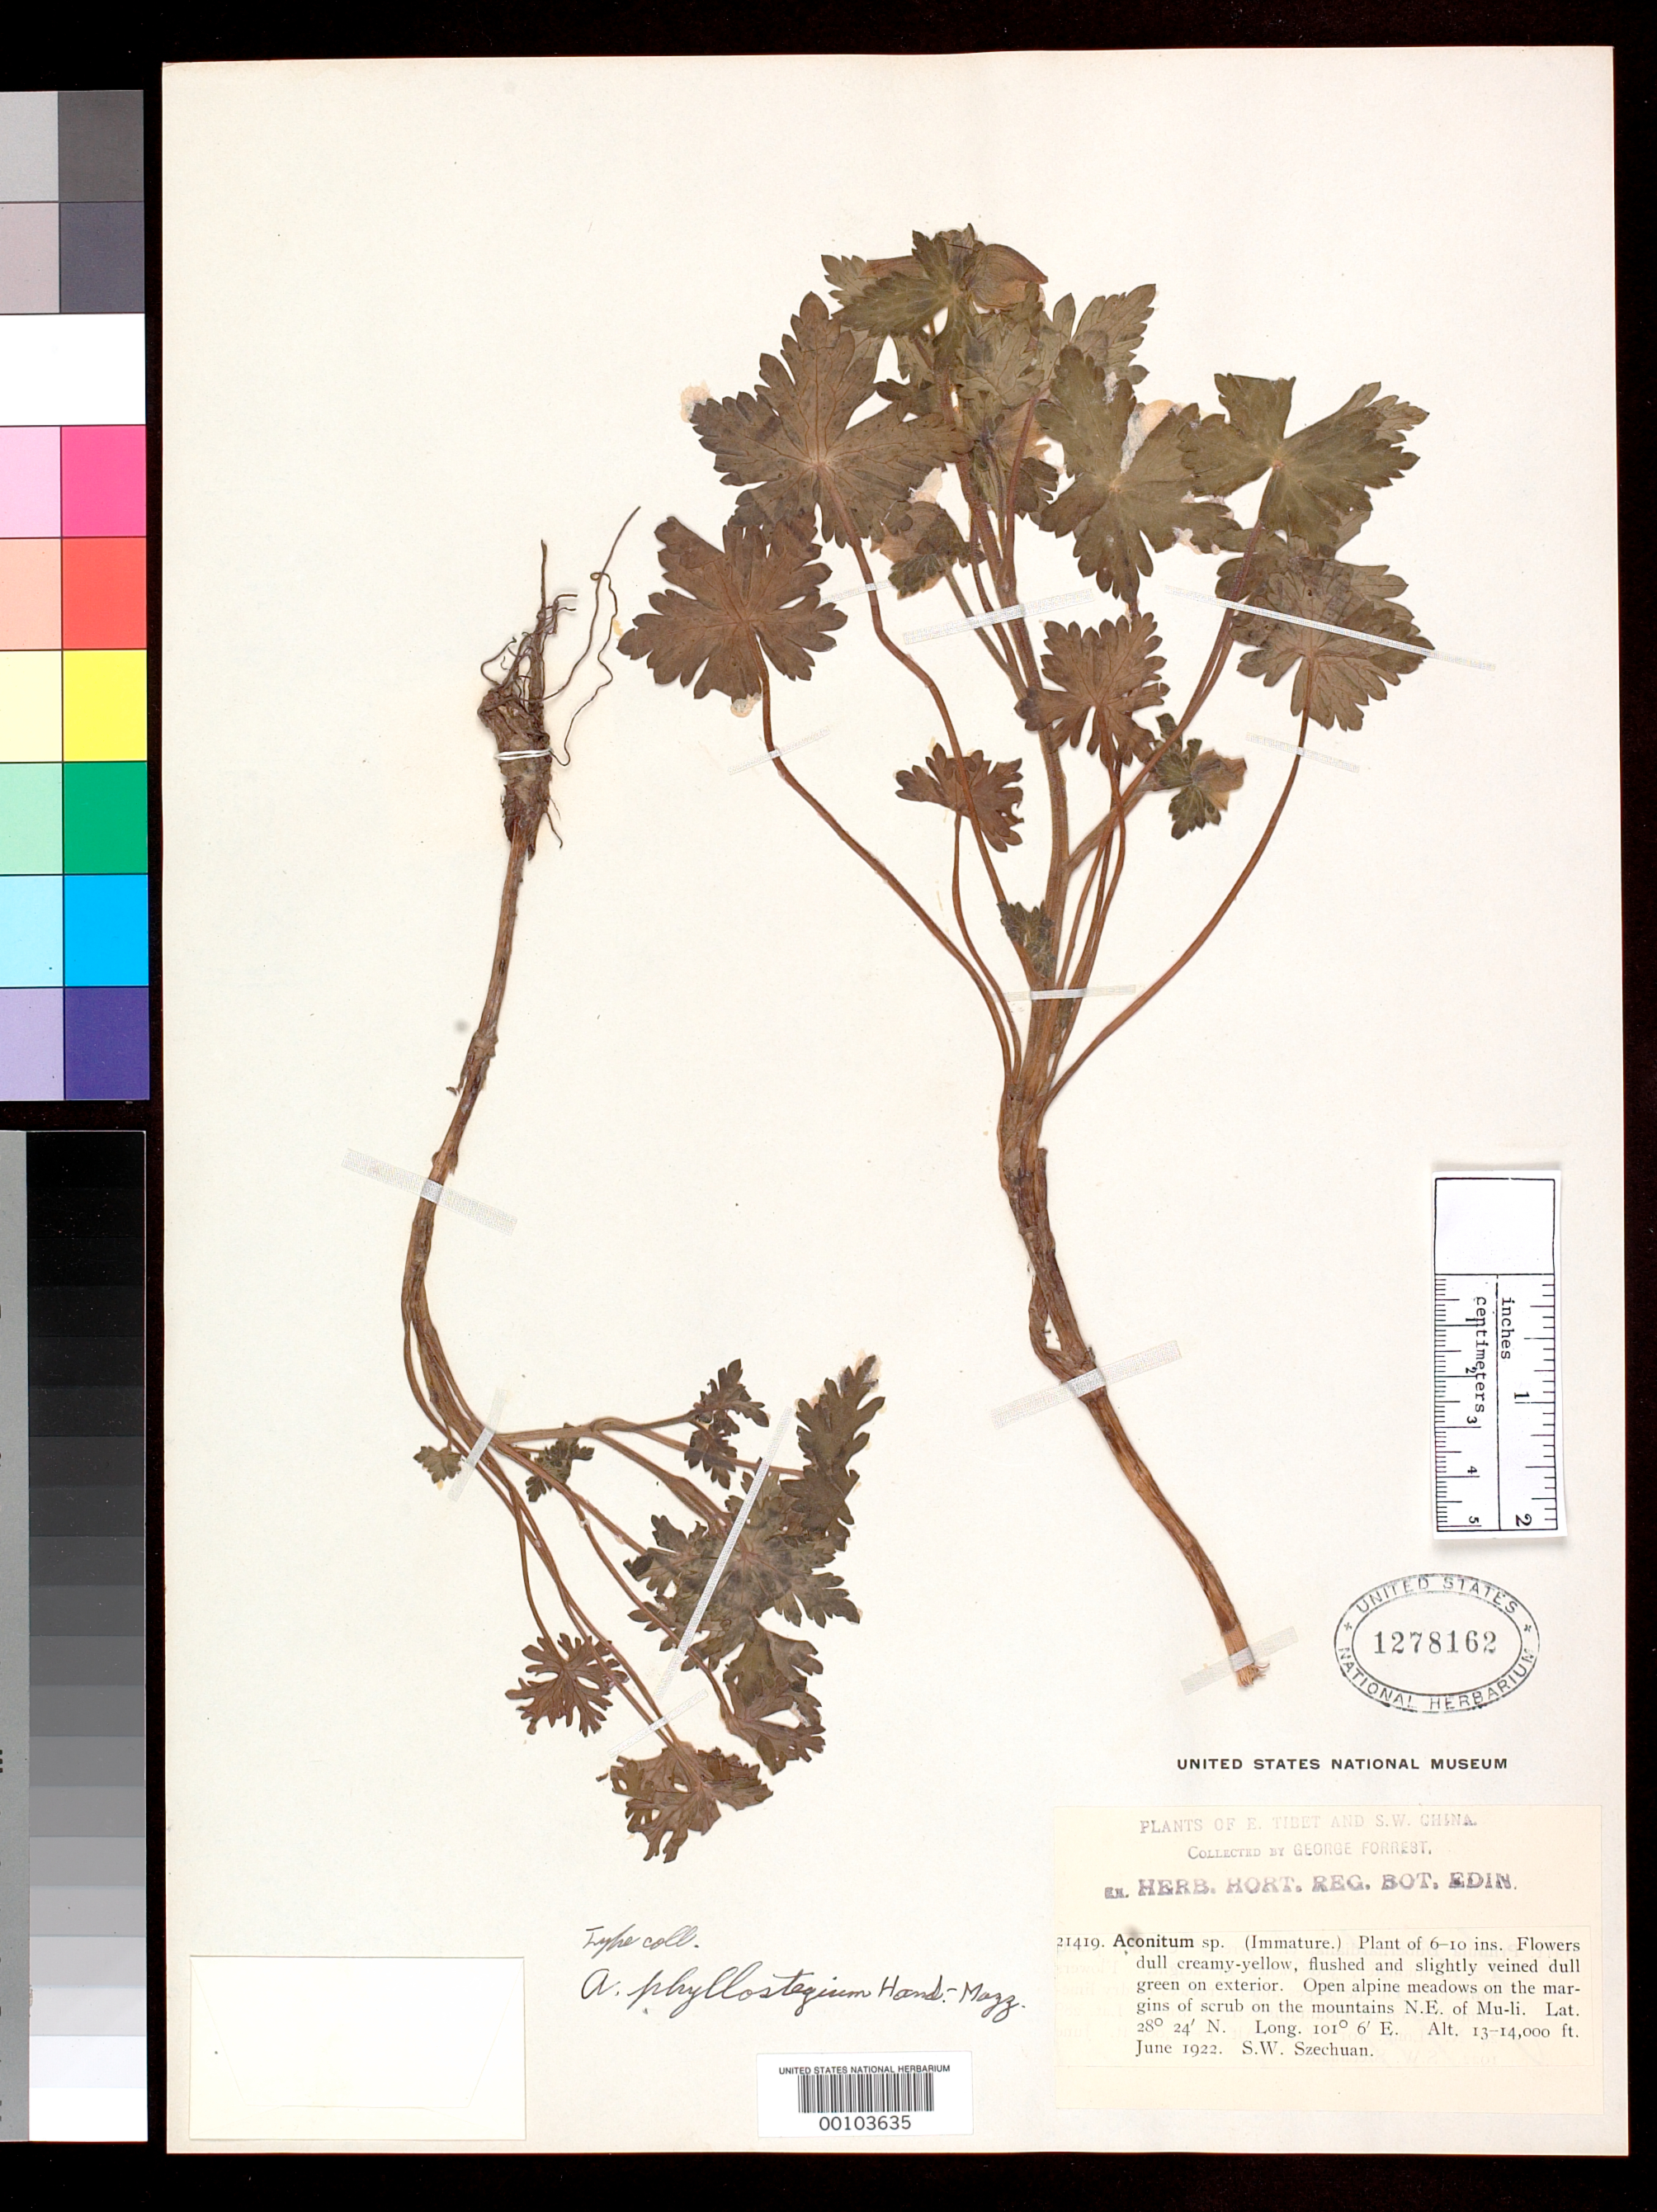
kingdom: Plantae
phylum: Tracheophyta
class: Magnoliopsida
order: Ranunculales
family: Ranunculaceae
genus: Aconitum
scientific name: Aconitum phyllostegium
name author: Hand.-Mazz.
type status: Isotype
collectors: G. Forrest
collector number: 21419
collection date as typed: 1922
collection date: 1922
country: China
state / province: Sichuan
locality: Sikang.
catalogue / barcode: US 1278162